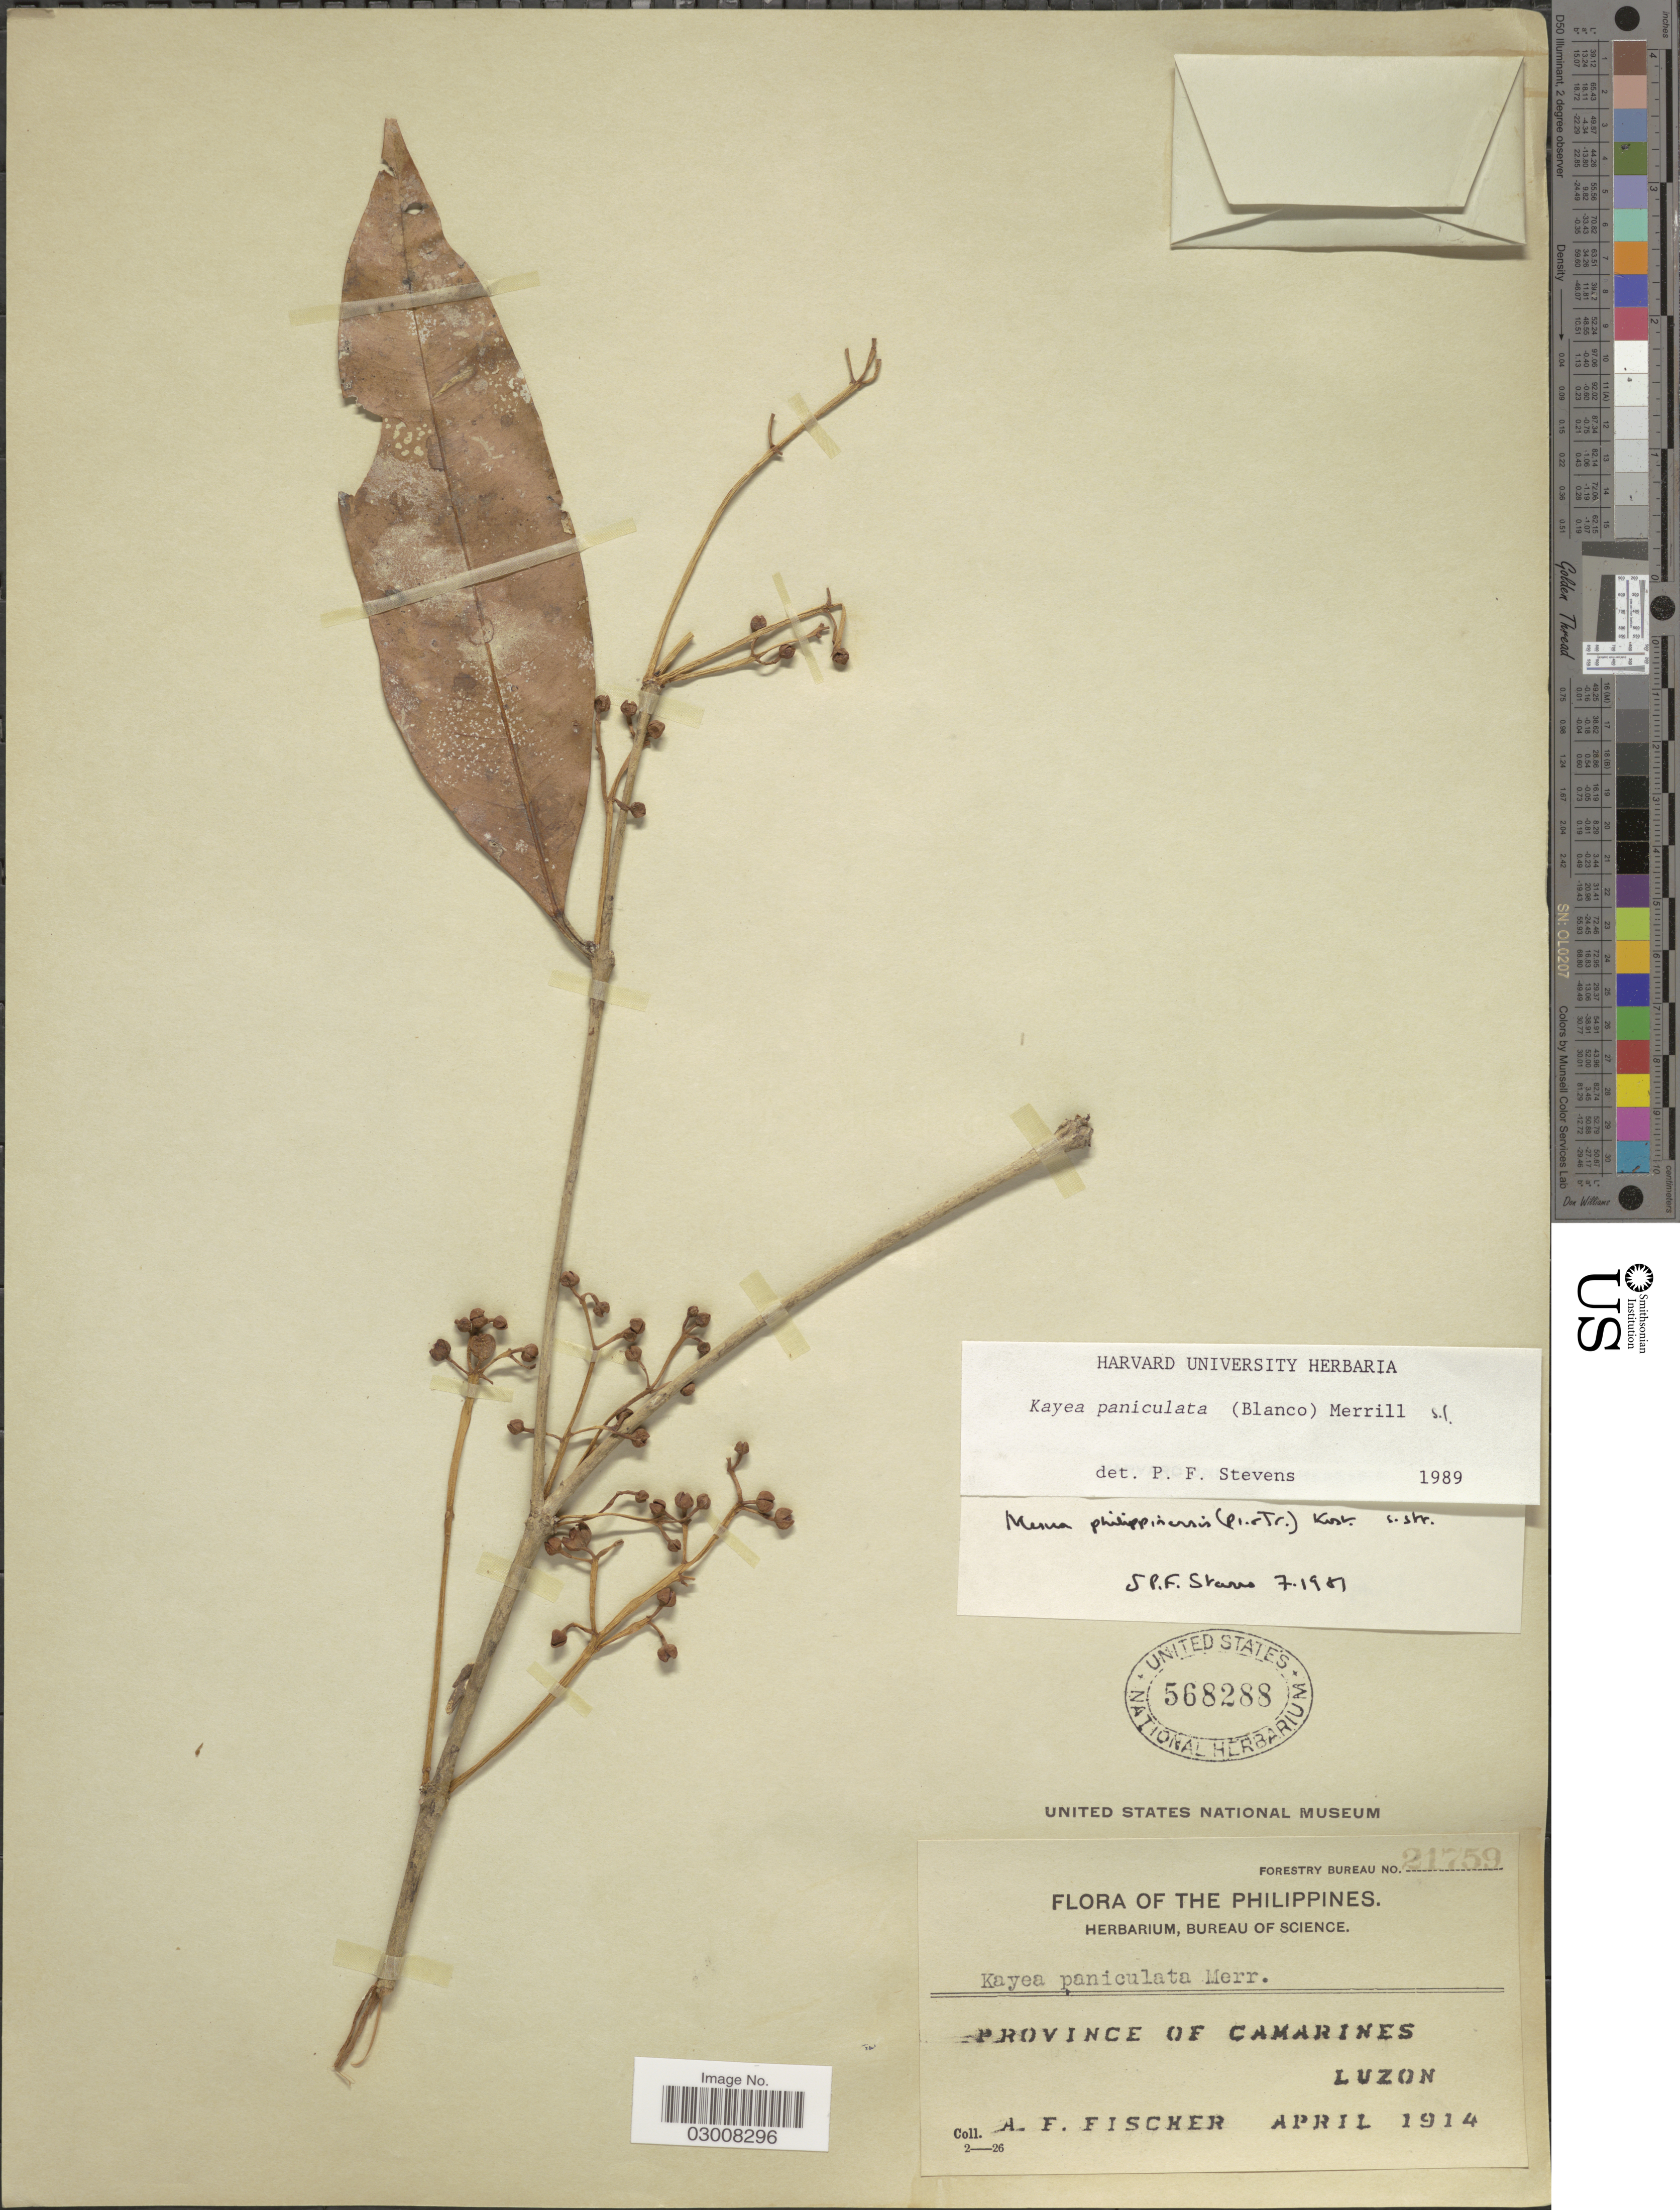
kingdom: Plantae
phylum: Tracheophyta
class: Magnoliopsida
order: Malpighiales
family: Calophyllaceae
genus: Kayea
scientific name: Kayea paniculata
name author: (Blanco) Merr.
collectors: A. F. Fischer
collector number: Forestry Bureau 21759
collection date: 1914-04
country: Philippines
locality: Province of Camarines, Luzon.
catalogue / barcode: US 568288